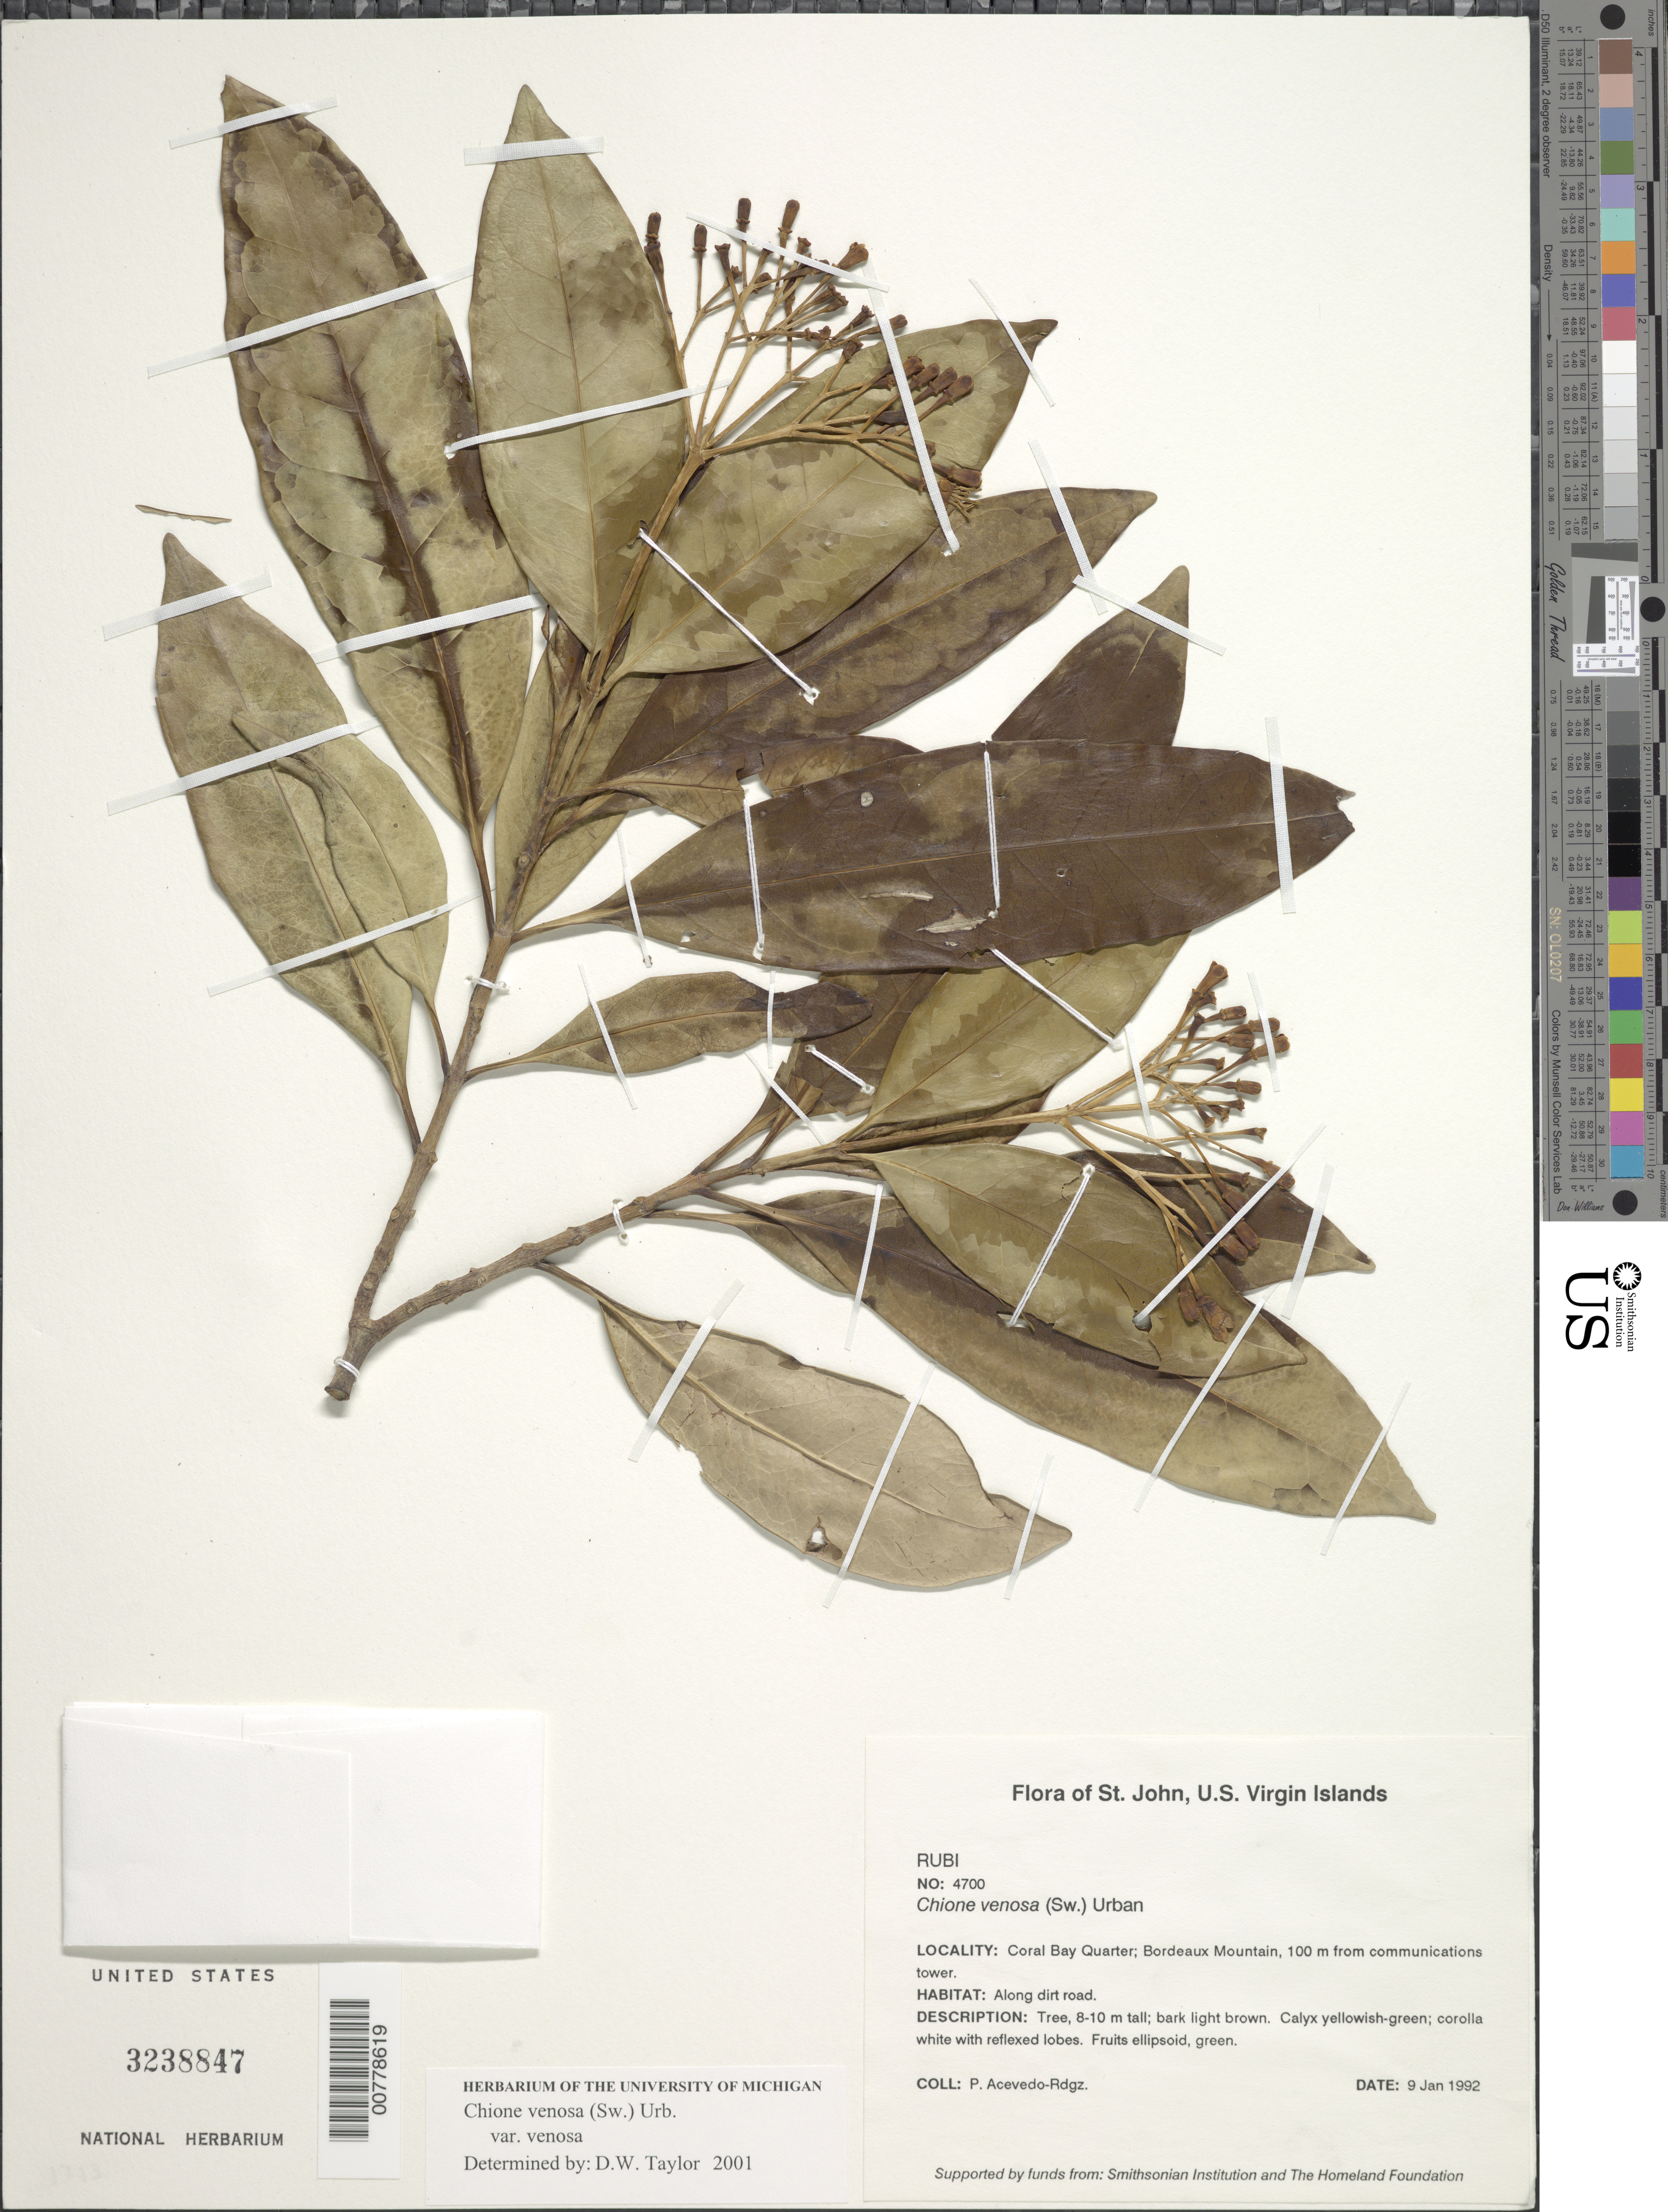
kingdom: Plantae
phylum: Tracheophyta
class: Magnoliopsida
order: Gentianales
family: Rubiaceae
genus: Chione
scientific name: Chione venosa var. venosa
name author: (Sw.) Urb.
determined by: Taylor, D. W., (MICH), University of Michigan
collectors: P. Acevedo-Rodr.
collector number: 4700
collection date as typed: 09 Jan 1992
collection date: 1992-01-09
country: U.S. Virgin Islands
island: St. John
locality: Coral Bay Quarter; Bordeaux Mountain, 100 m from communications tower.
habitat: Along dirt road.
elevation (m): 300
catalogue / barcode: US 3238847